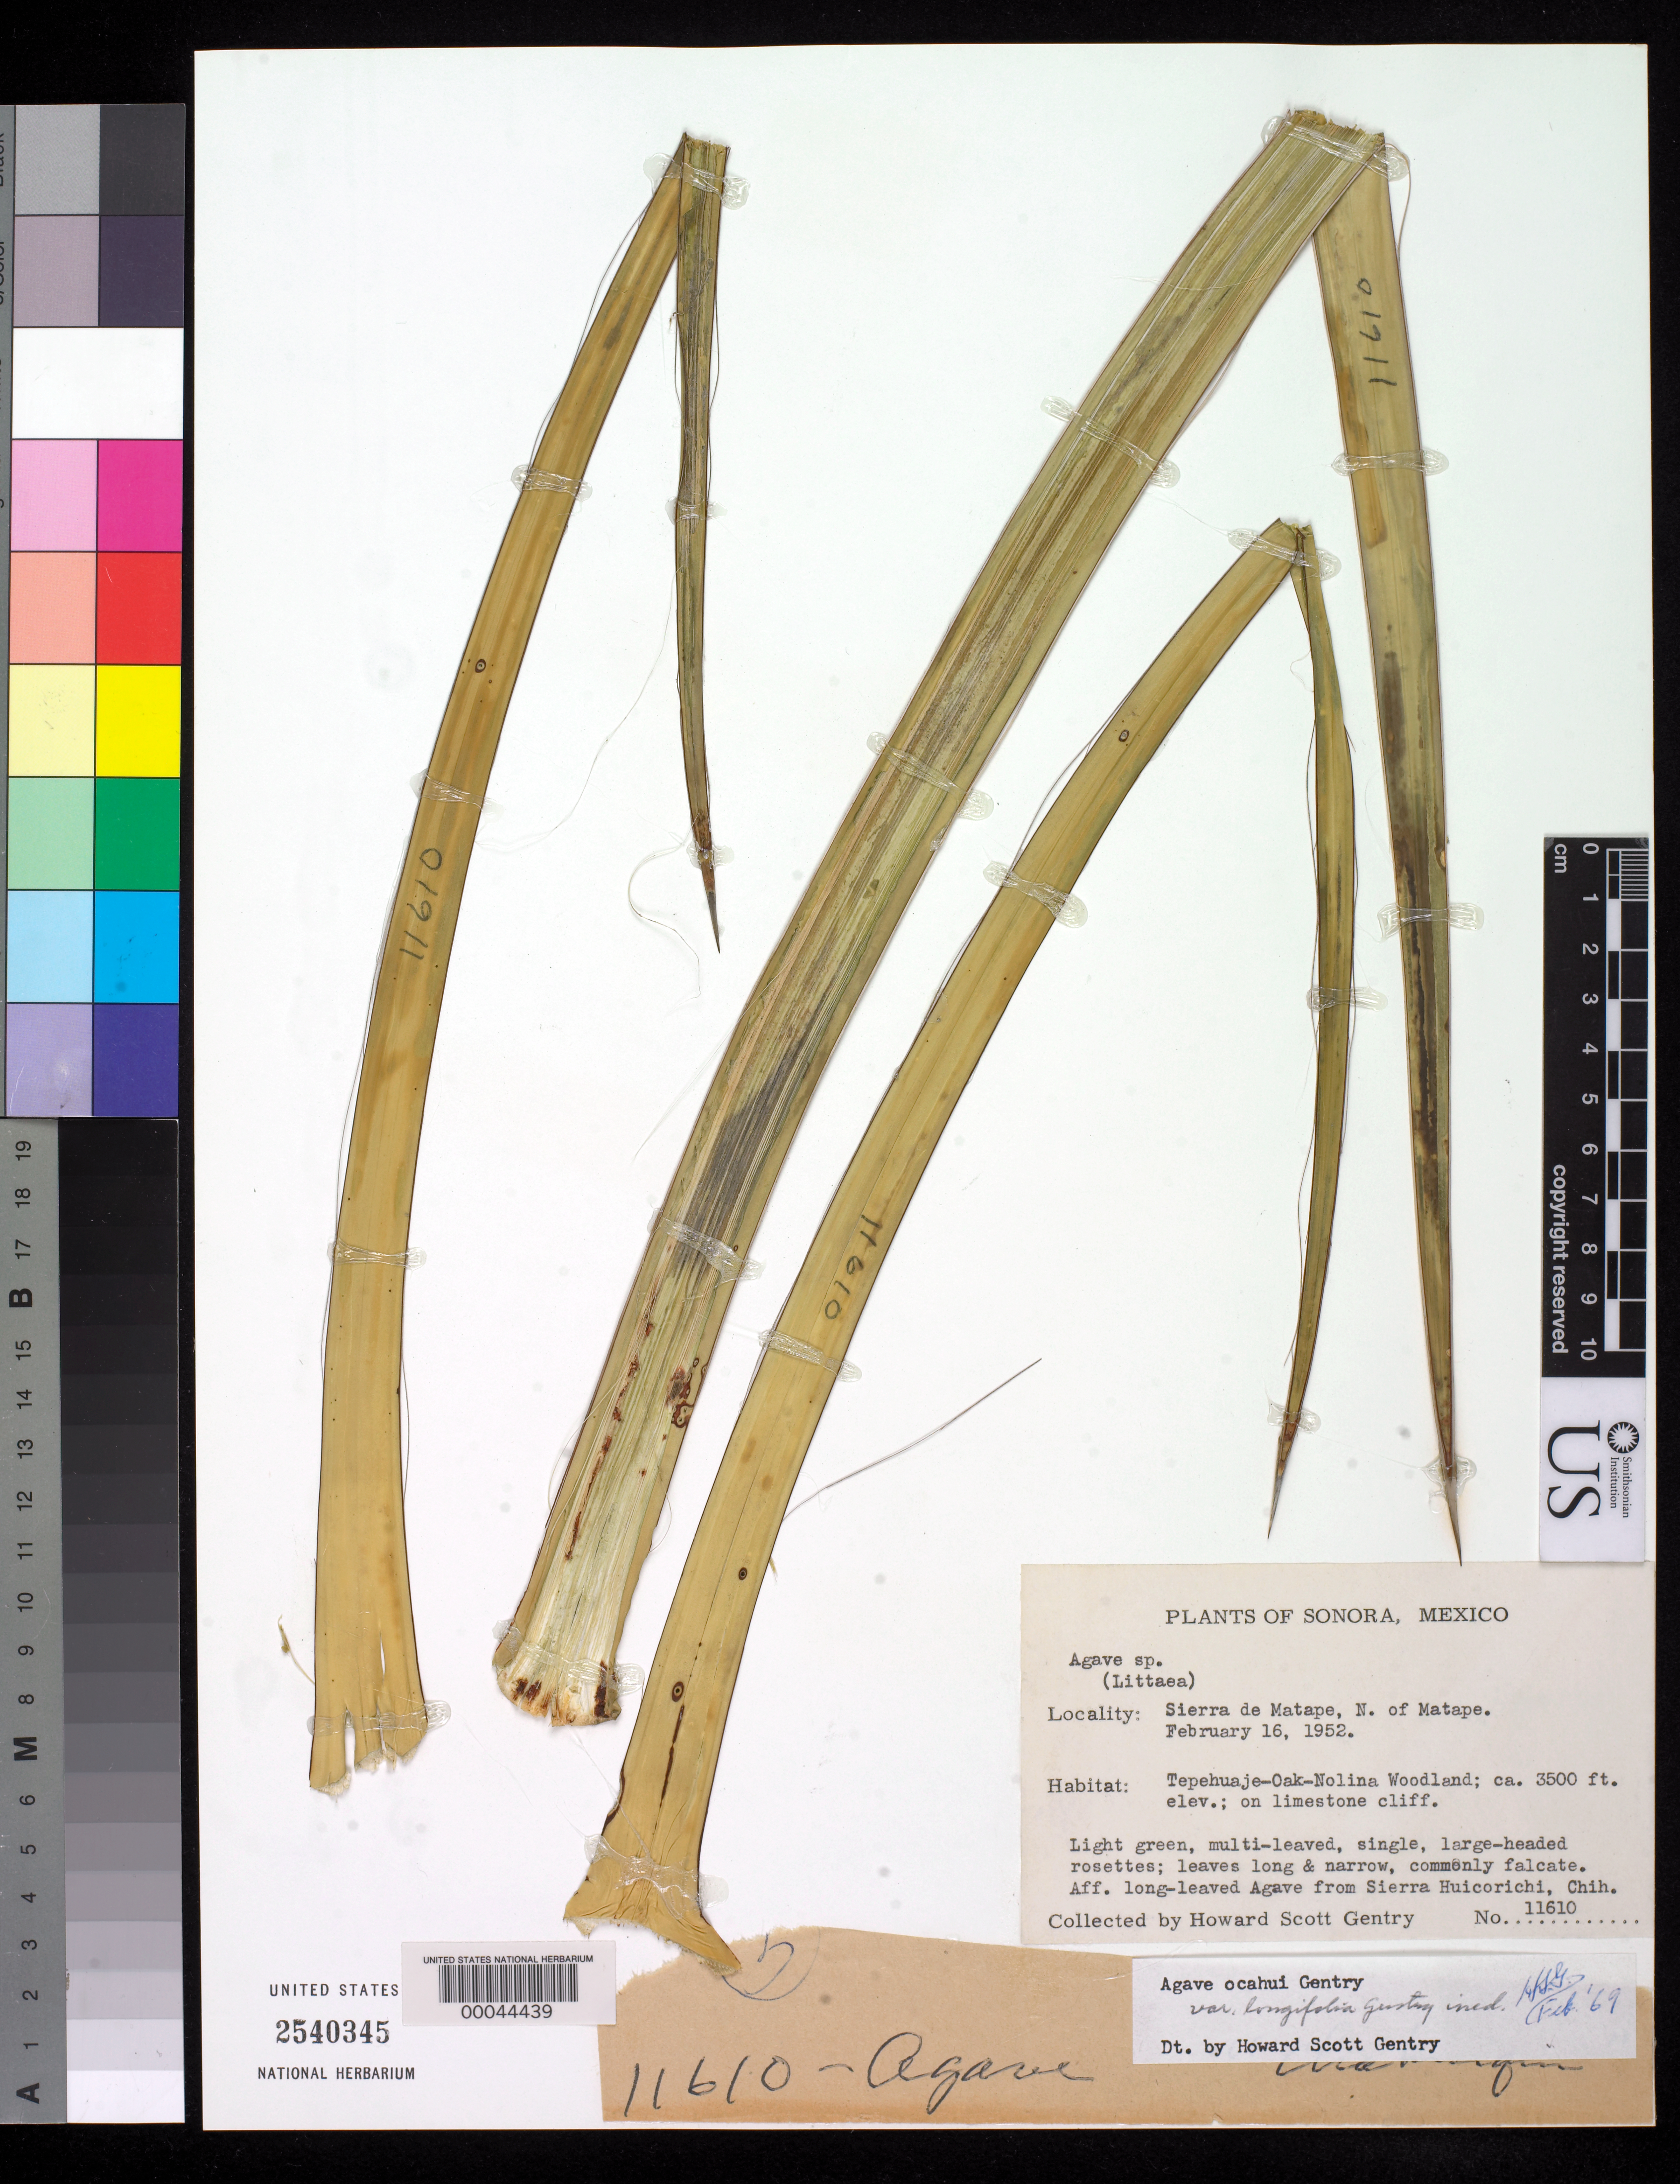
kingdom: Plantae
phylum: Tracheophyta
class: Liliopsida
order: Asparagales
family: Asparagaceae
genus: Agave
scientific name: Agave ocahui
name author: Gentry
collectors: H. S. Gentry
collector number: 11610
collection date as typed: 16 Feb 1952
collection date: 1952-02-16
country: Mexico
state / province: Sonora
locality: Sierra de matape, N of matape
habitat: Tepehuaje-oak-nolina woodland; on limestone cliff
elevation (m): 1067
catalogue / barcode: US 2540345